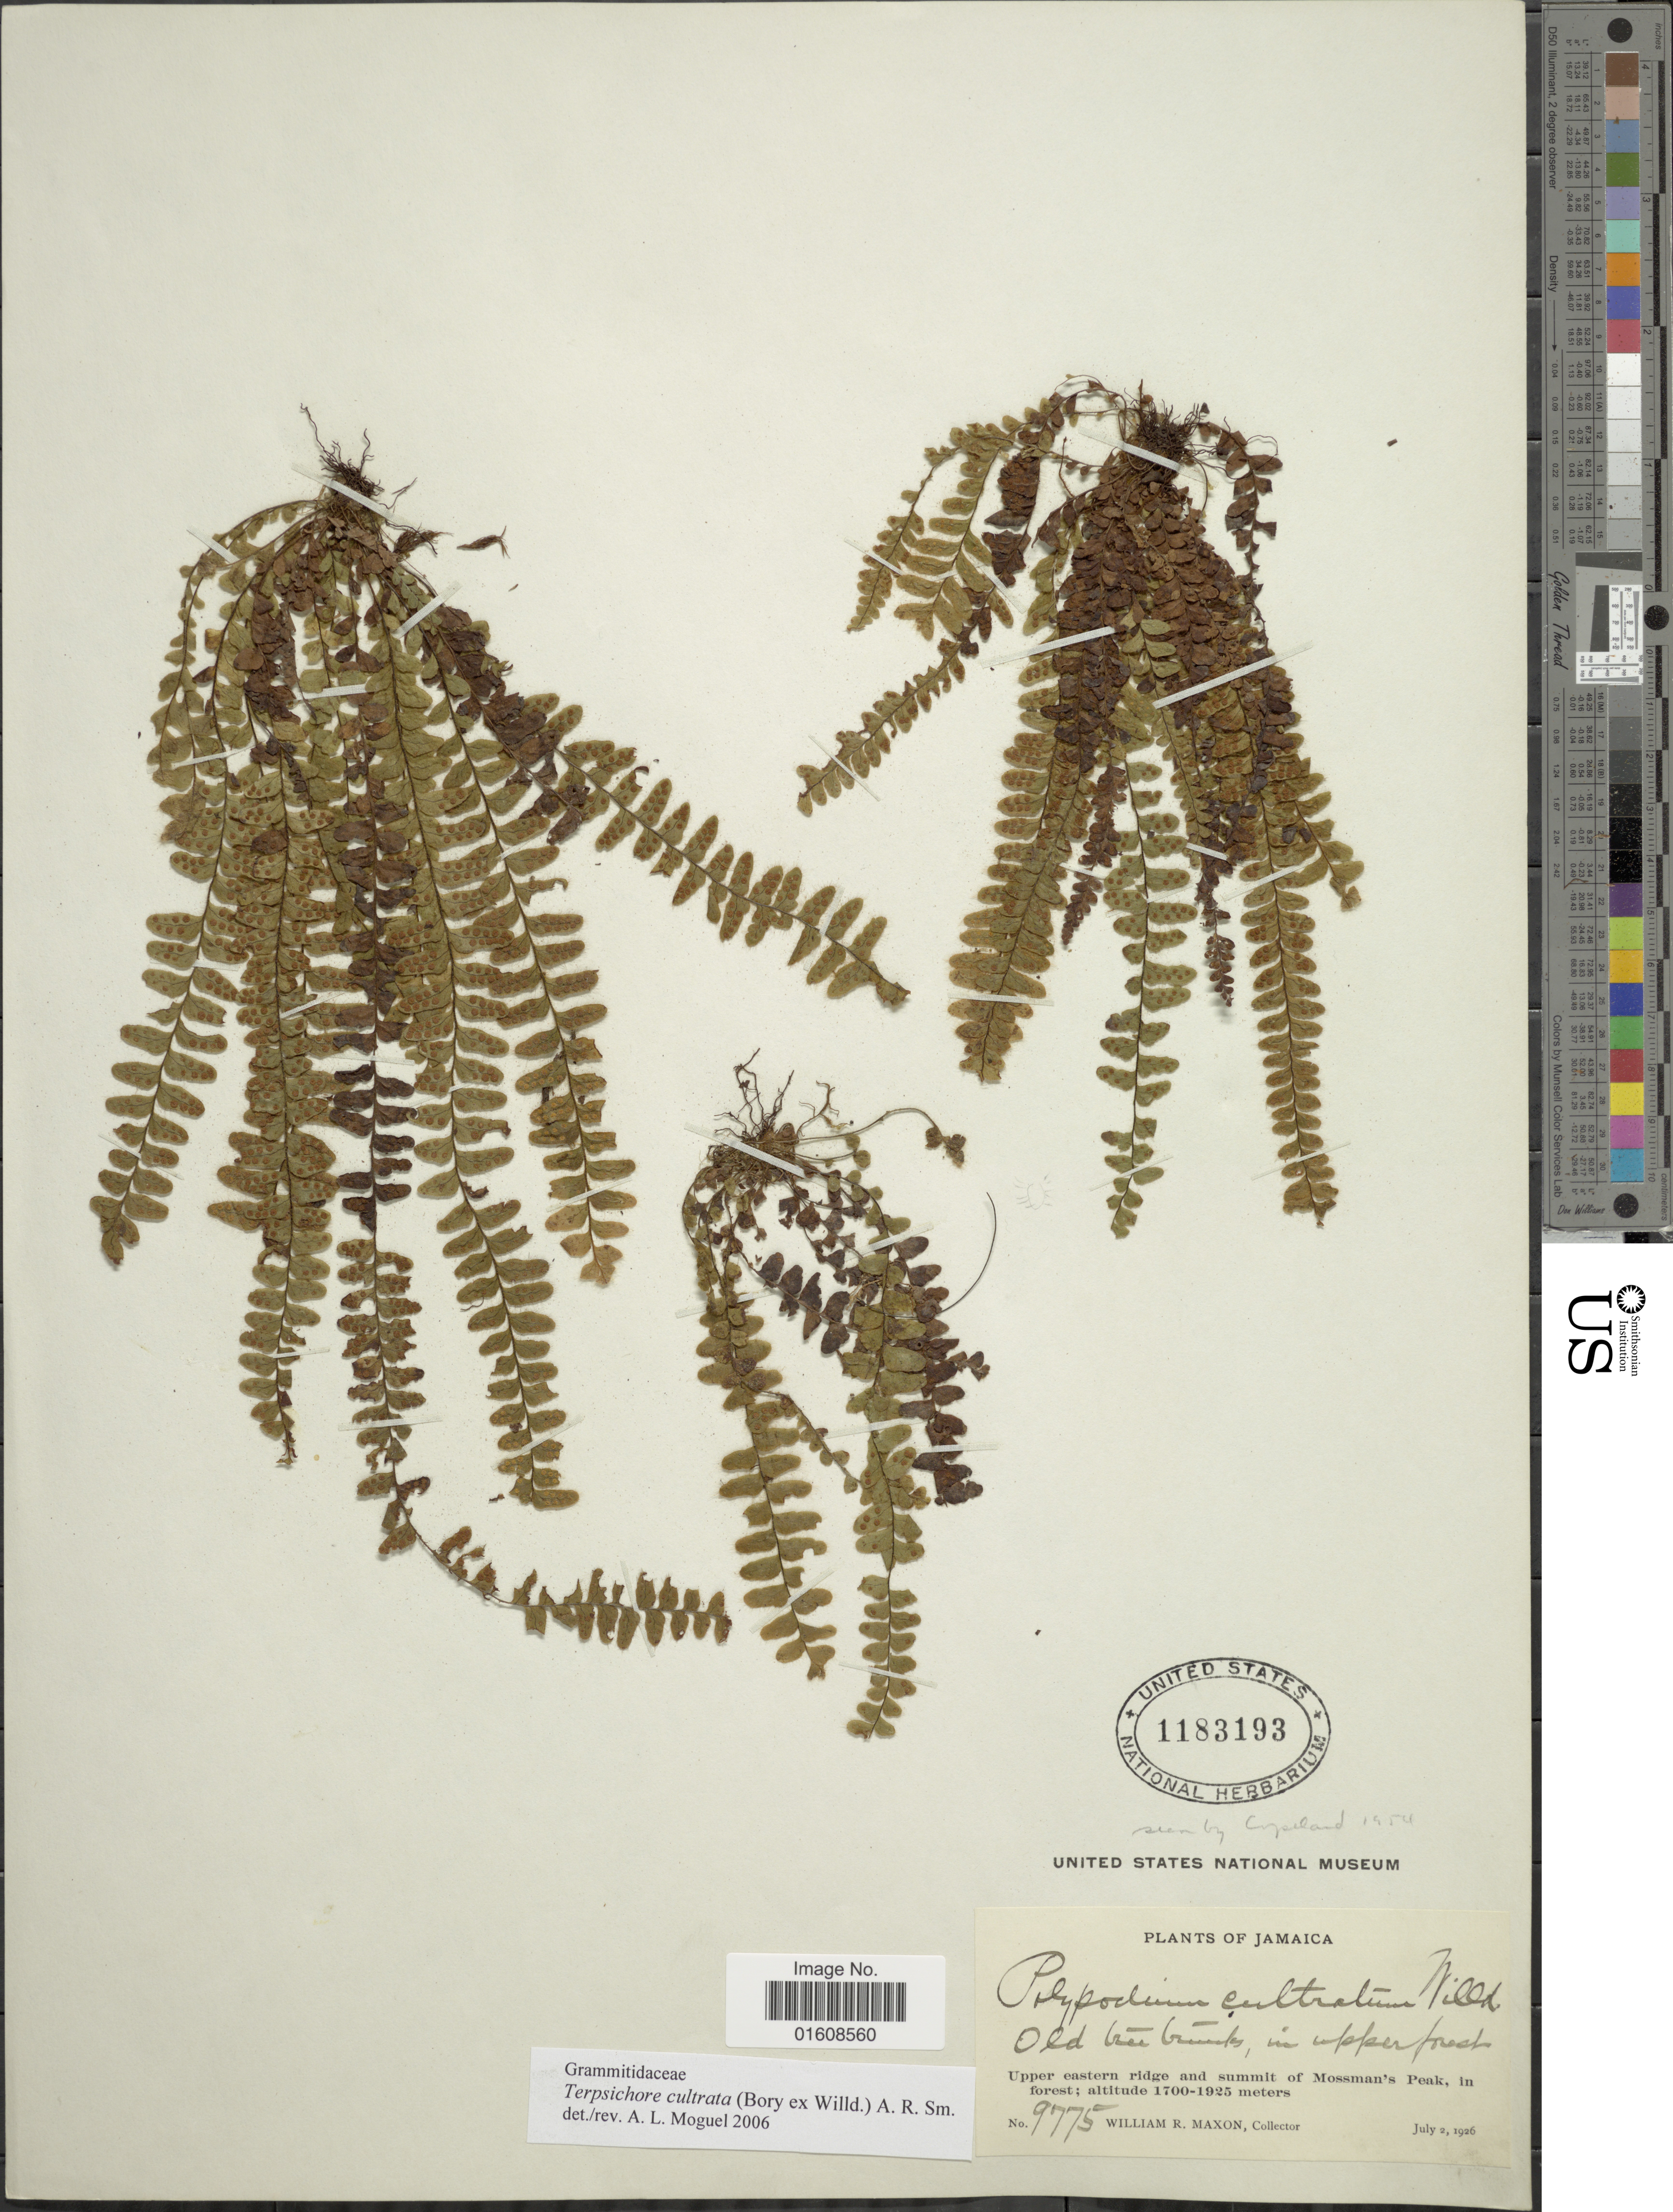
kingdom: Plantae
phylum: Tracheophyta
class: Polypodiopsida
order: Polypodiales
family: Polypodiaceae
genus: Alansmia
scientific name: Alansmia cultrata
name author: (Bory ex Willd.) Moguel & M. Kessler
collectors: W. R. Maxon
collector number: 9775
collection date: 1926-07-02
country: Jamaica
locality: Upper eastern ridge and summit of Mossman's Peak, in forest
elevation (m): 1700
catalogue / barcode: US 1183193